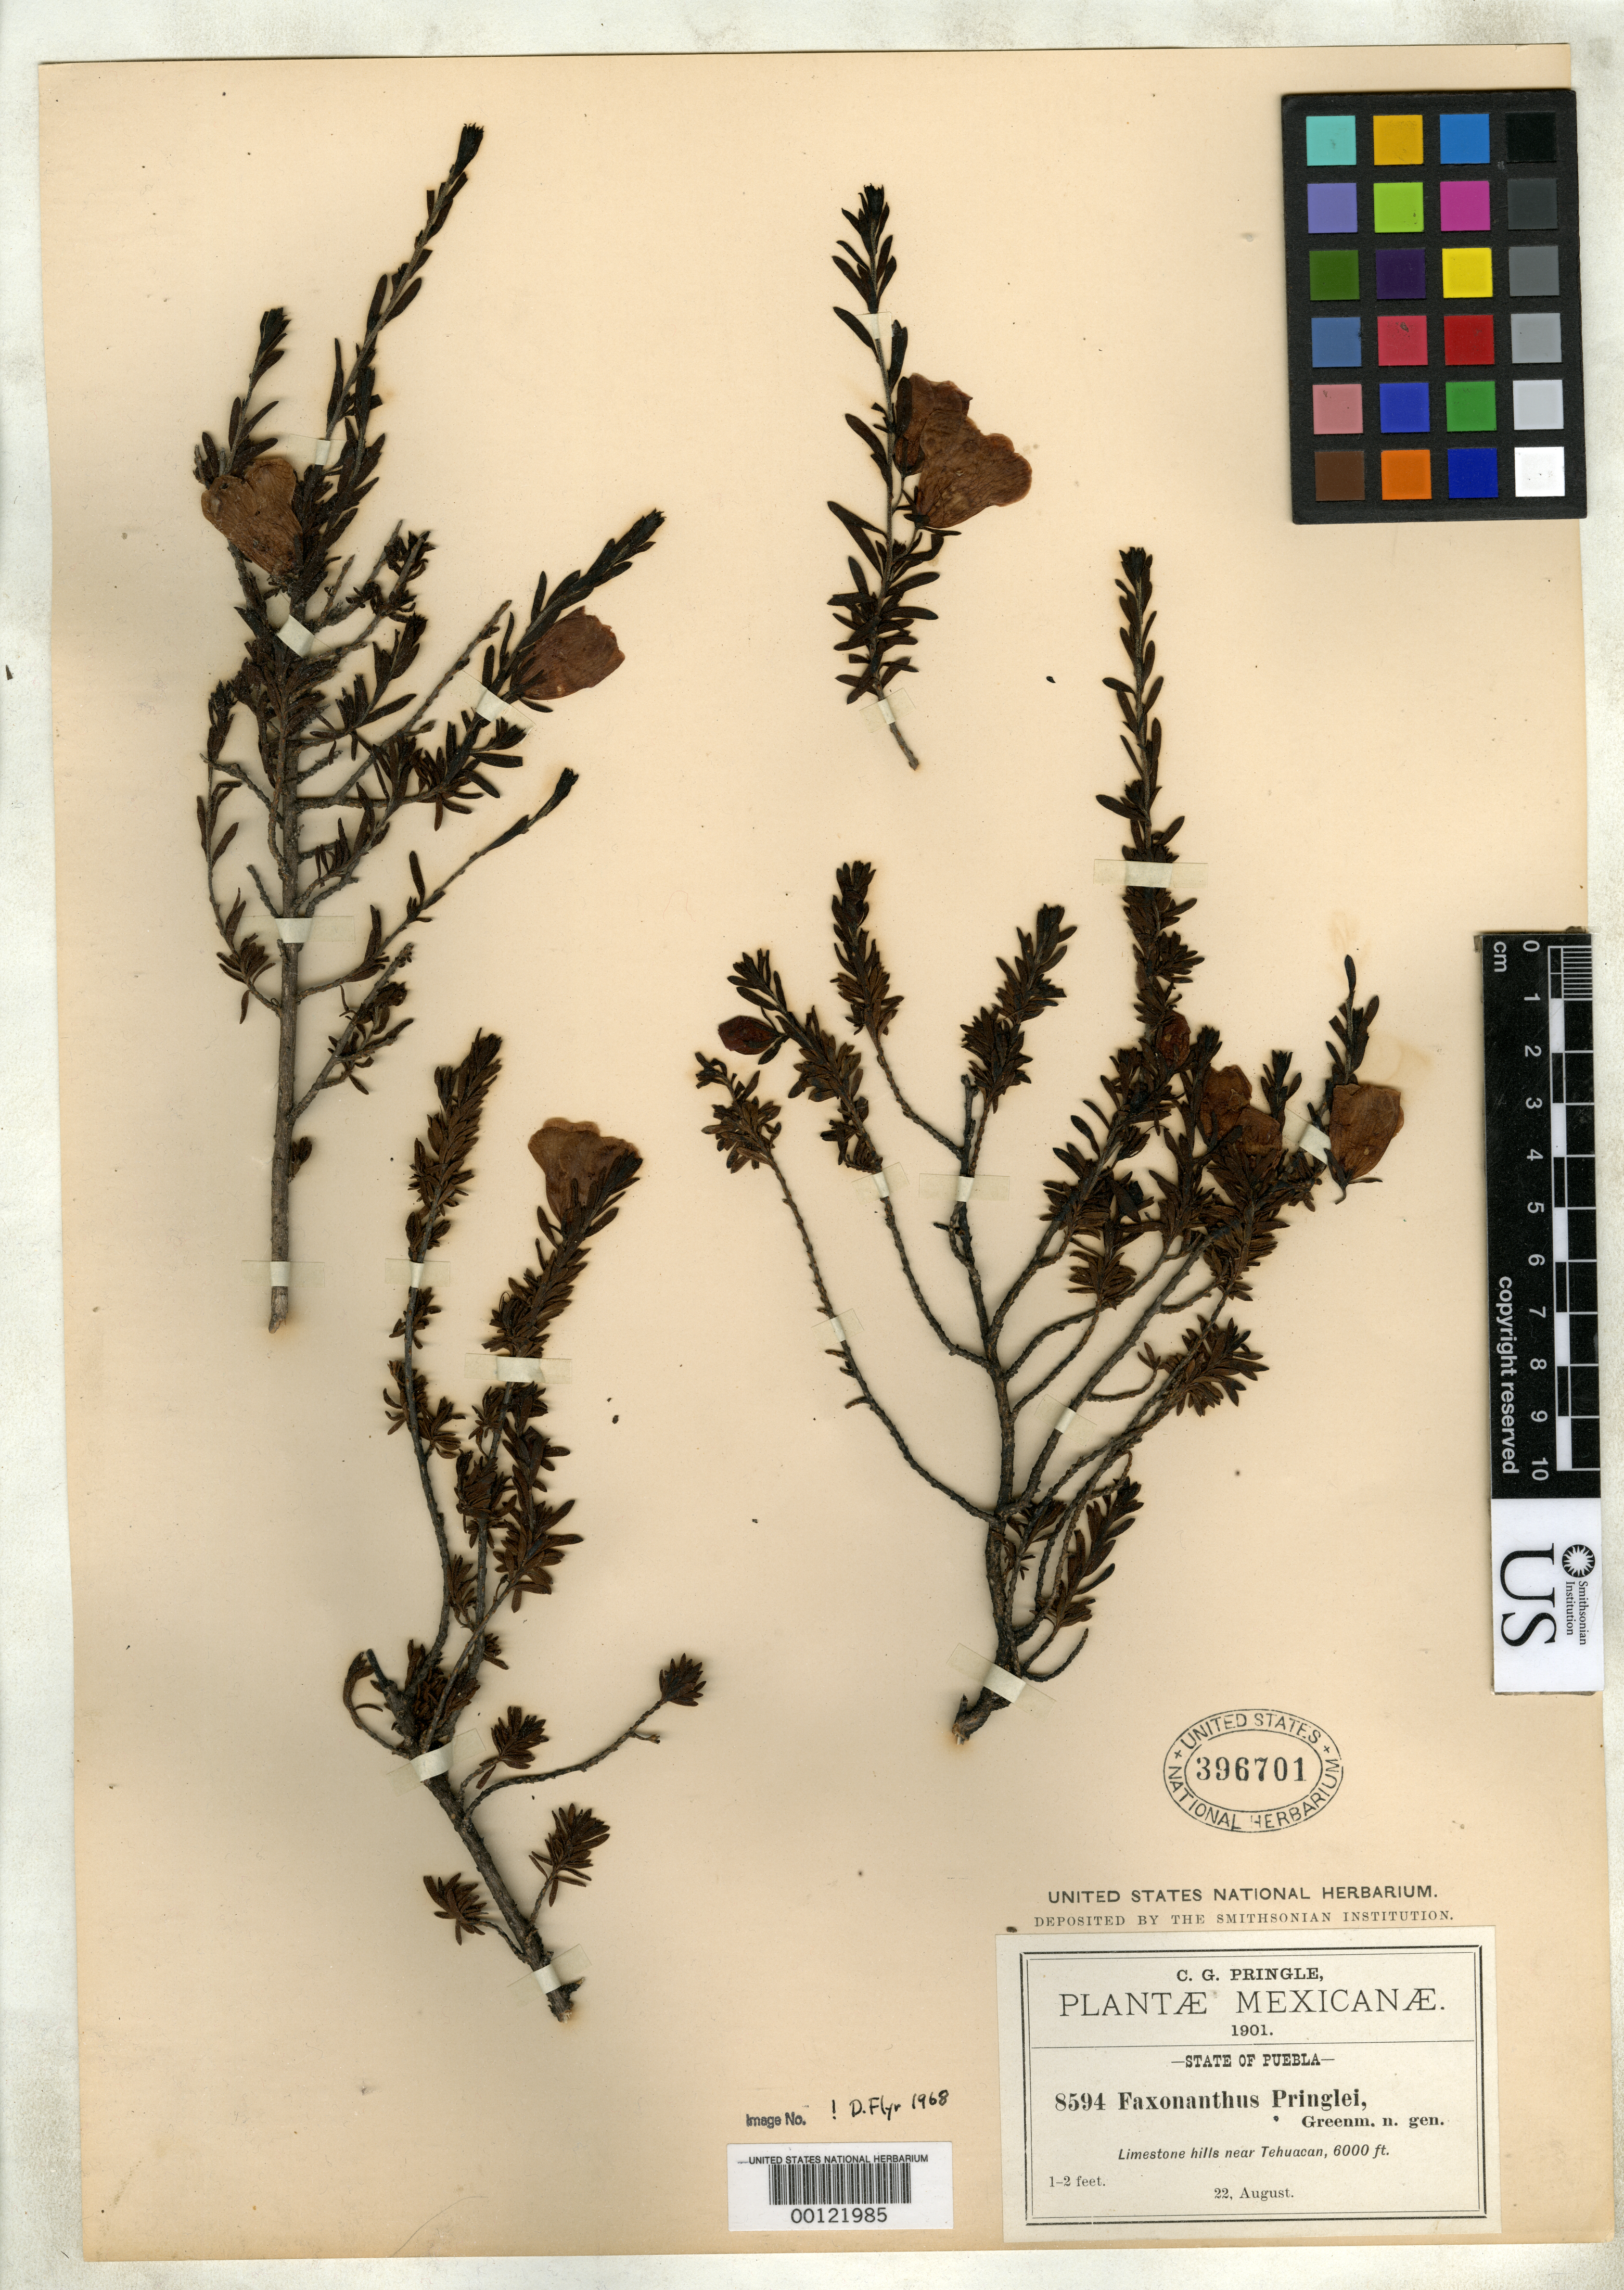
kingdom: Plantae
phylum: Tracheophyta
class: Magnoliopsida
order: Lamiales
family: Scrophulariaceae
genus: Faxonanthus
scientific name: Faxonanthus pringlei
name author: Greenm.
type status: Isotype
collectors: C. G. Pringle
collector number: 8594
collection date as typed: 22 Aug 1901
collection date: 1901-08-22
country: Mexico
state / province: Puebla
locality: Tehuacan.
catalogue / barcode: US 396701